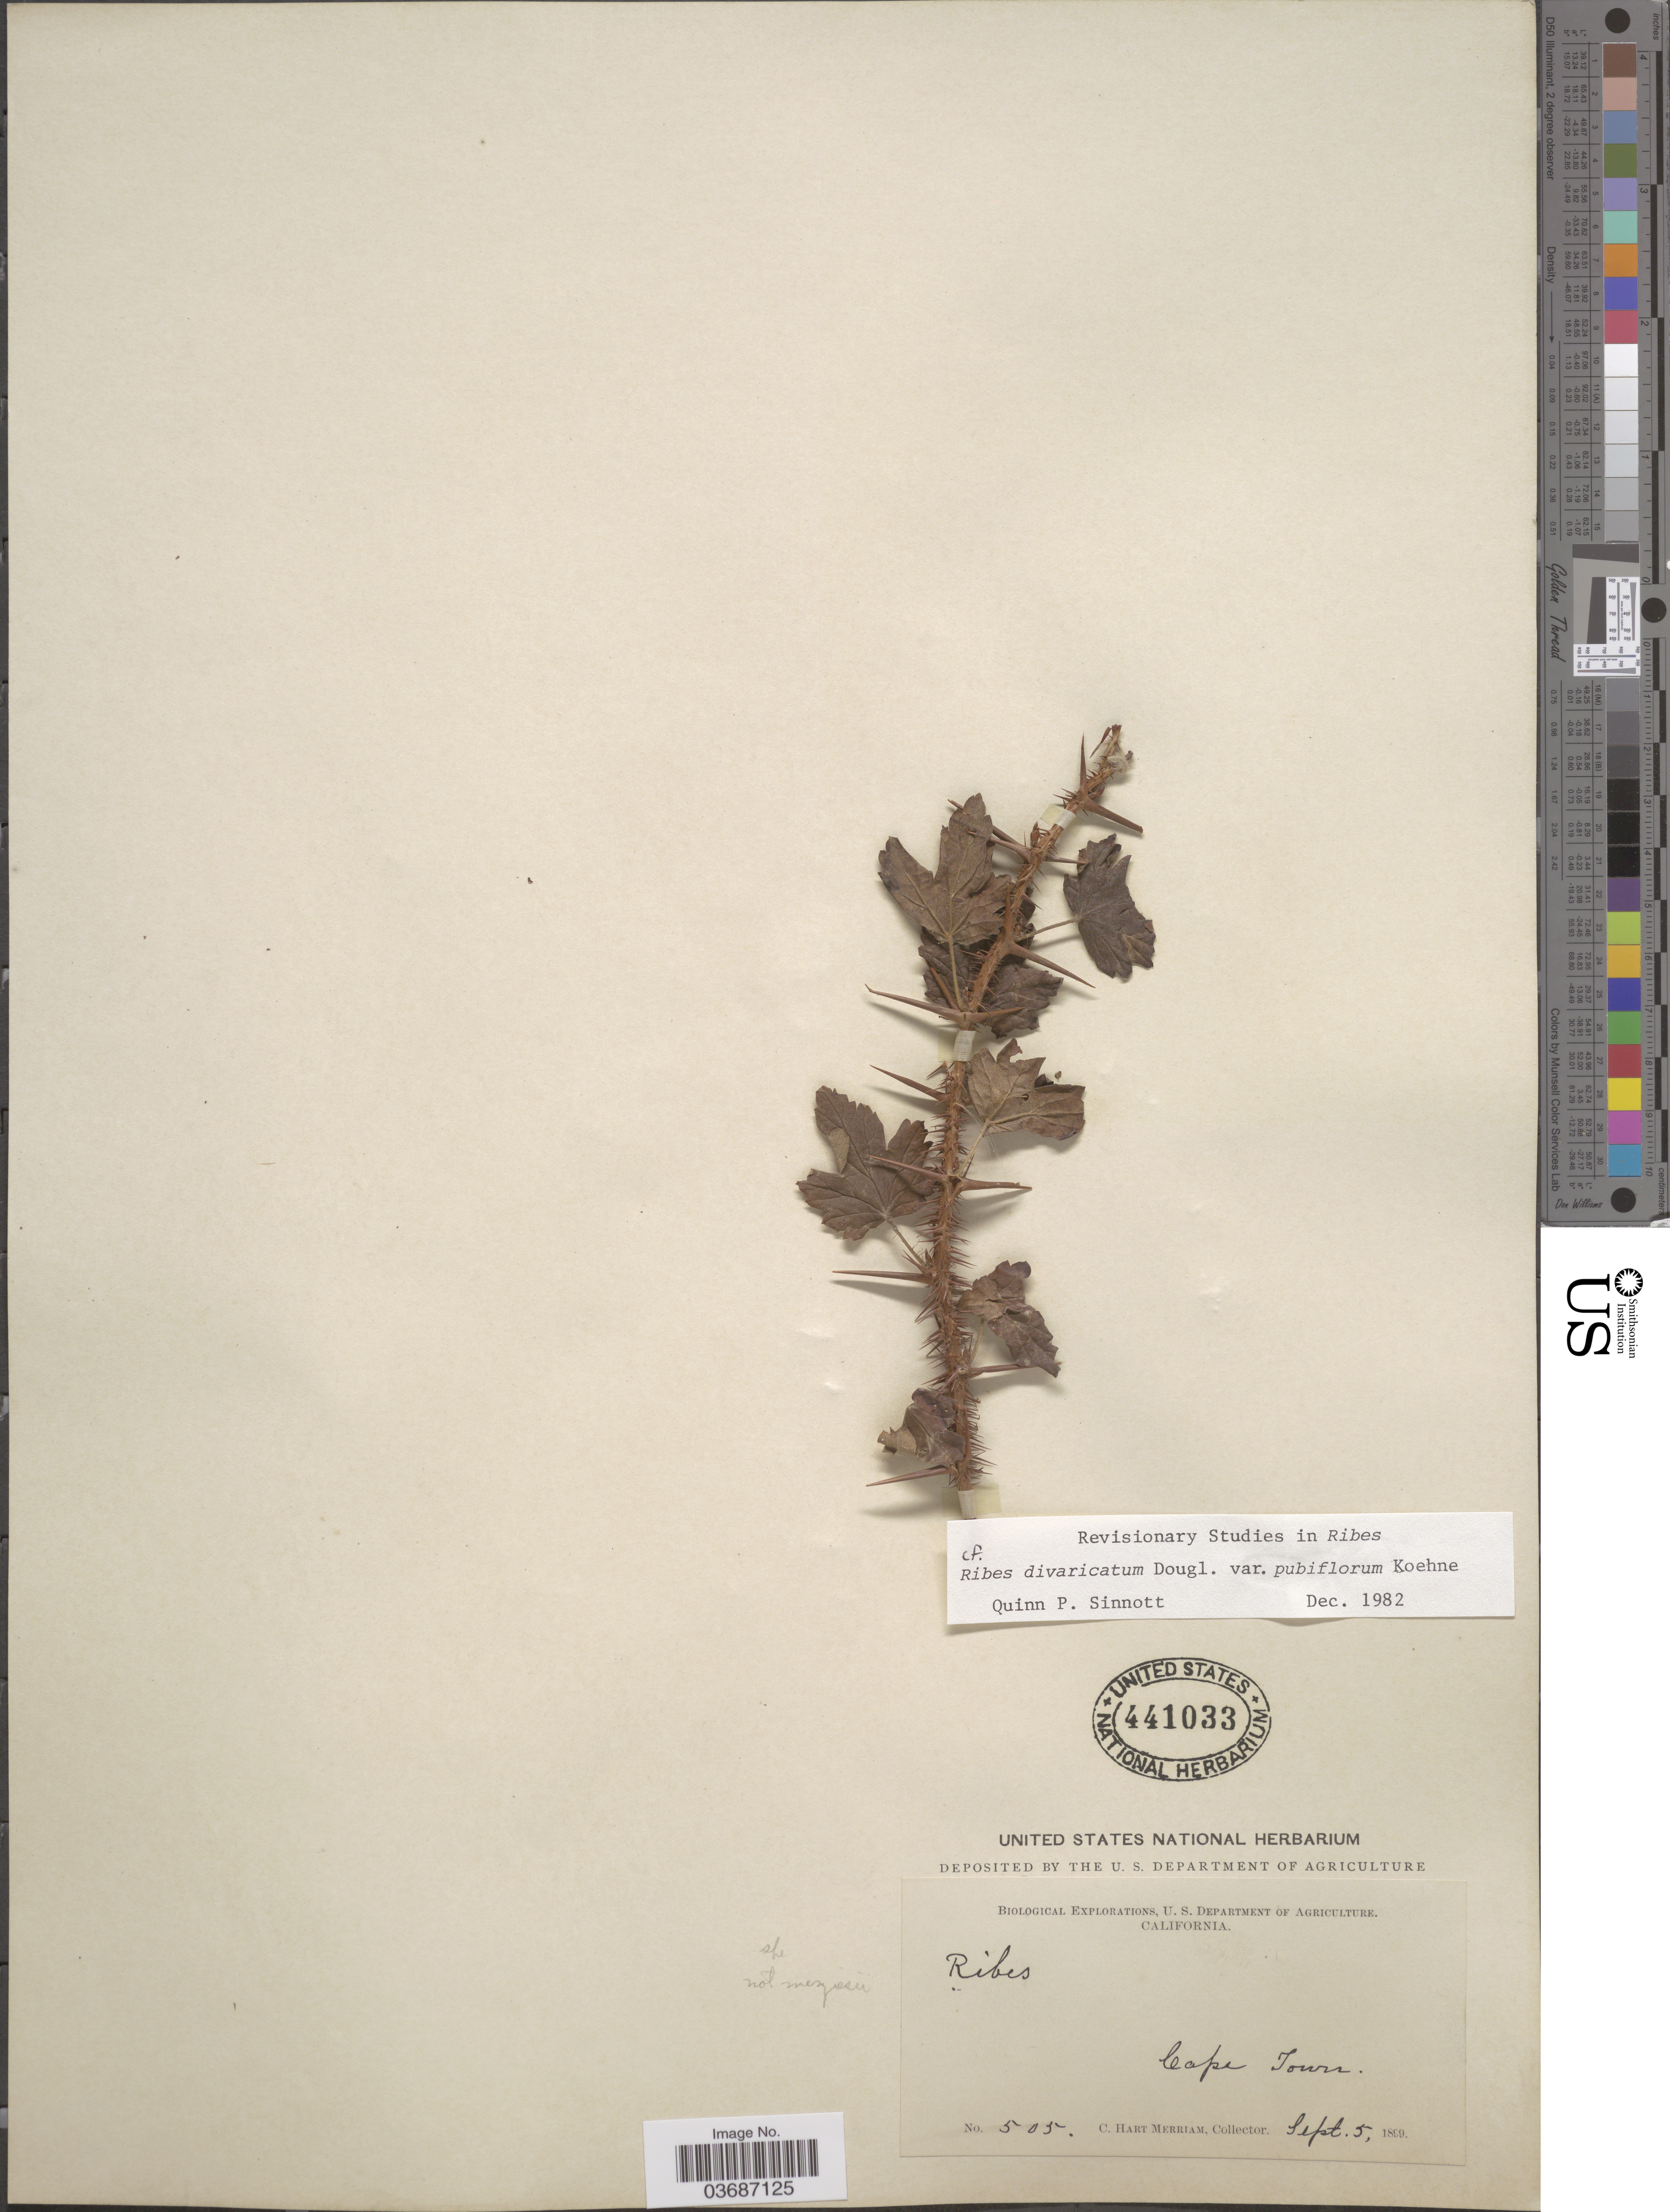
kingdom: Plantae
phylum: Tracheophyta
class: Magnoliopsida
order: Saxifragales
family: Grossulariaceae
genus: Ribes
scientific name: Ribes divaricatum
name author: Douglas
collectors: C. Merriam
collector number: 505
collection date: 1899-09-05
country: United States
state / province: California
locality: Biological Explorations. Cape Town.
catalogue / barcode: US 441033